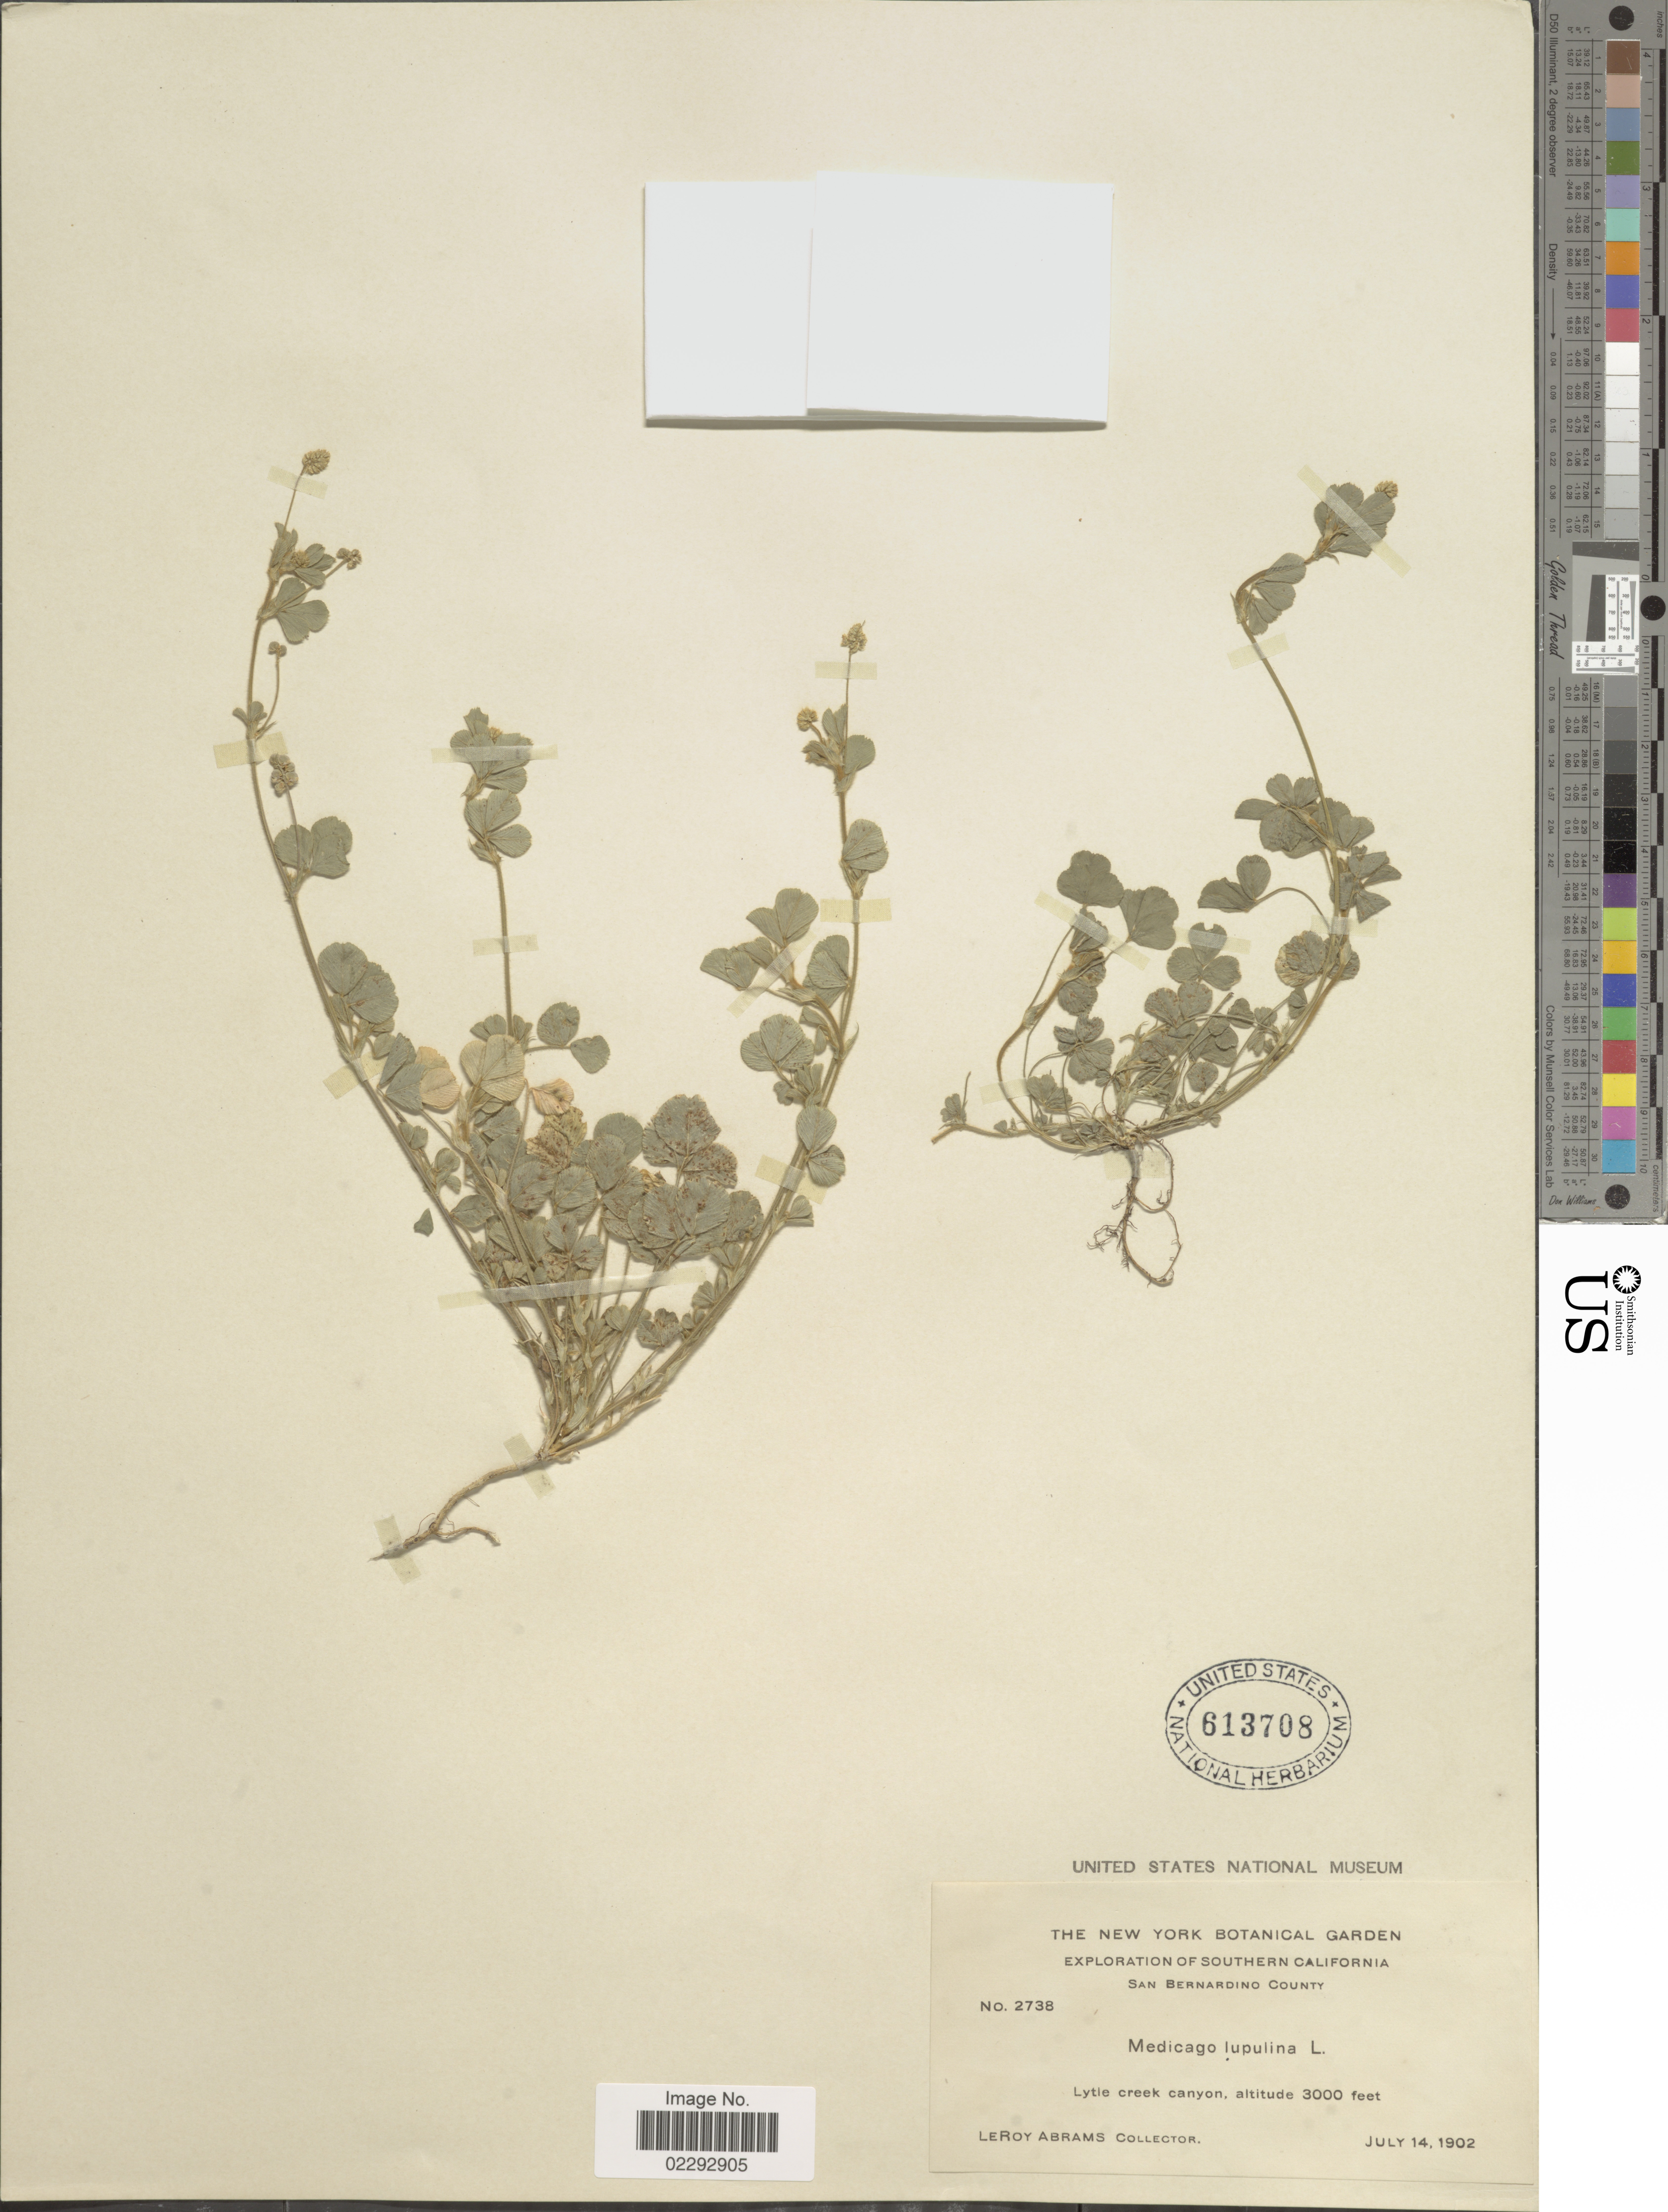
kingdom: Plantae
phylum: Tracheophyta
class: Magnoliopsida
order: Fabales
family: Fabaceae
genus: Medicago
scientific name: Medicago lupulina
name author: L.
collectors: L. Abrams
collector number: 2738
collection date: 1902-07-14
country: United States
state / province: California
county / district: San Bernardino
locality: Southern california, San Bernanrdino County, Lytie creek canyon.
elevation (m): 914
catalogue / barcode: US 613708